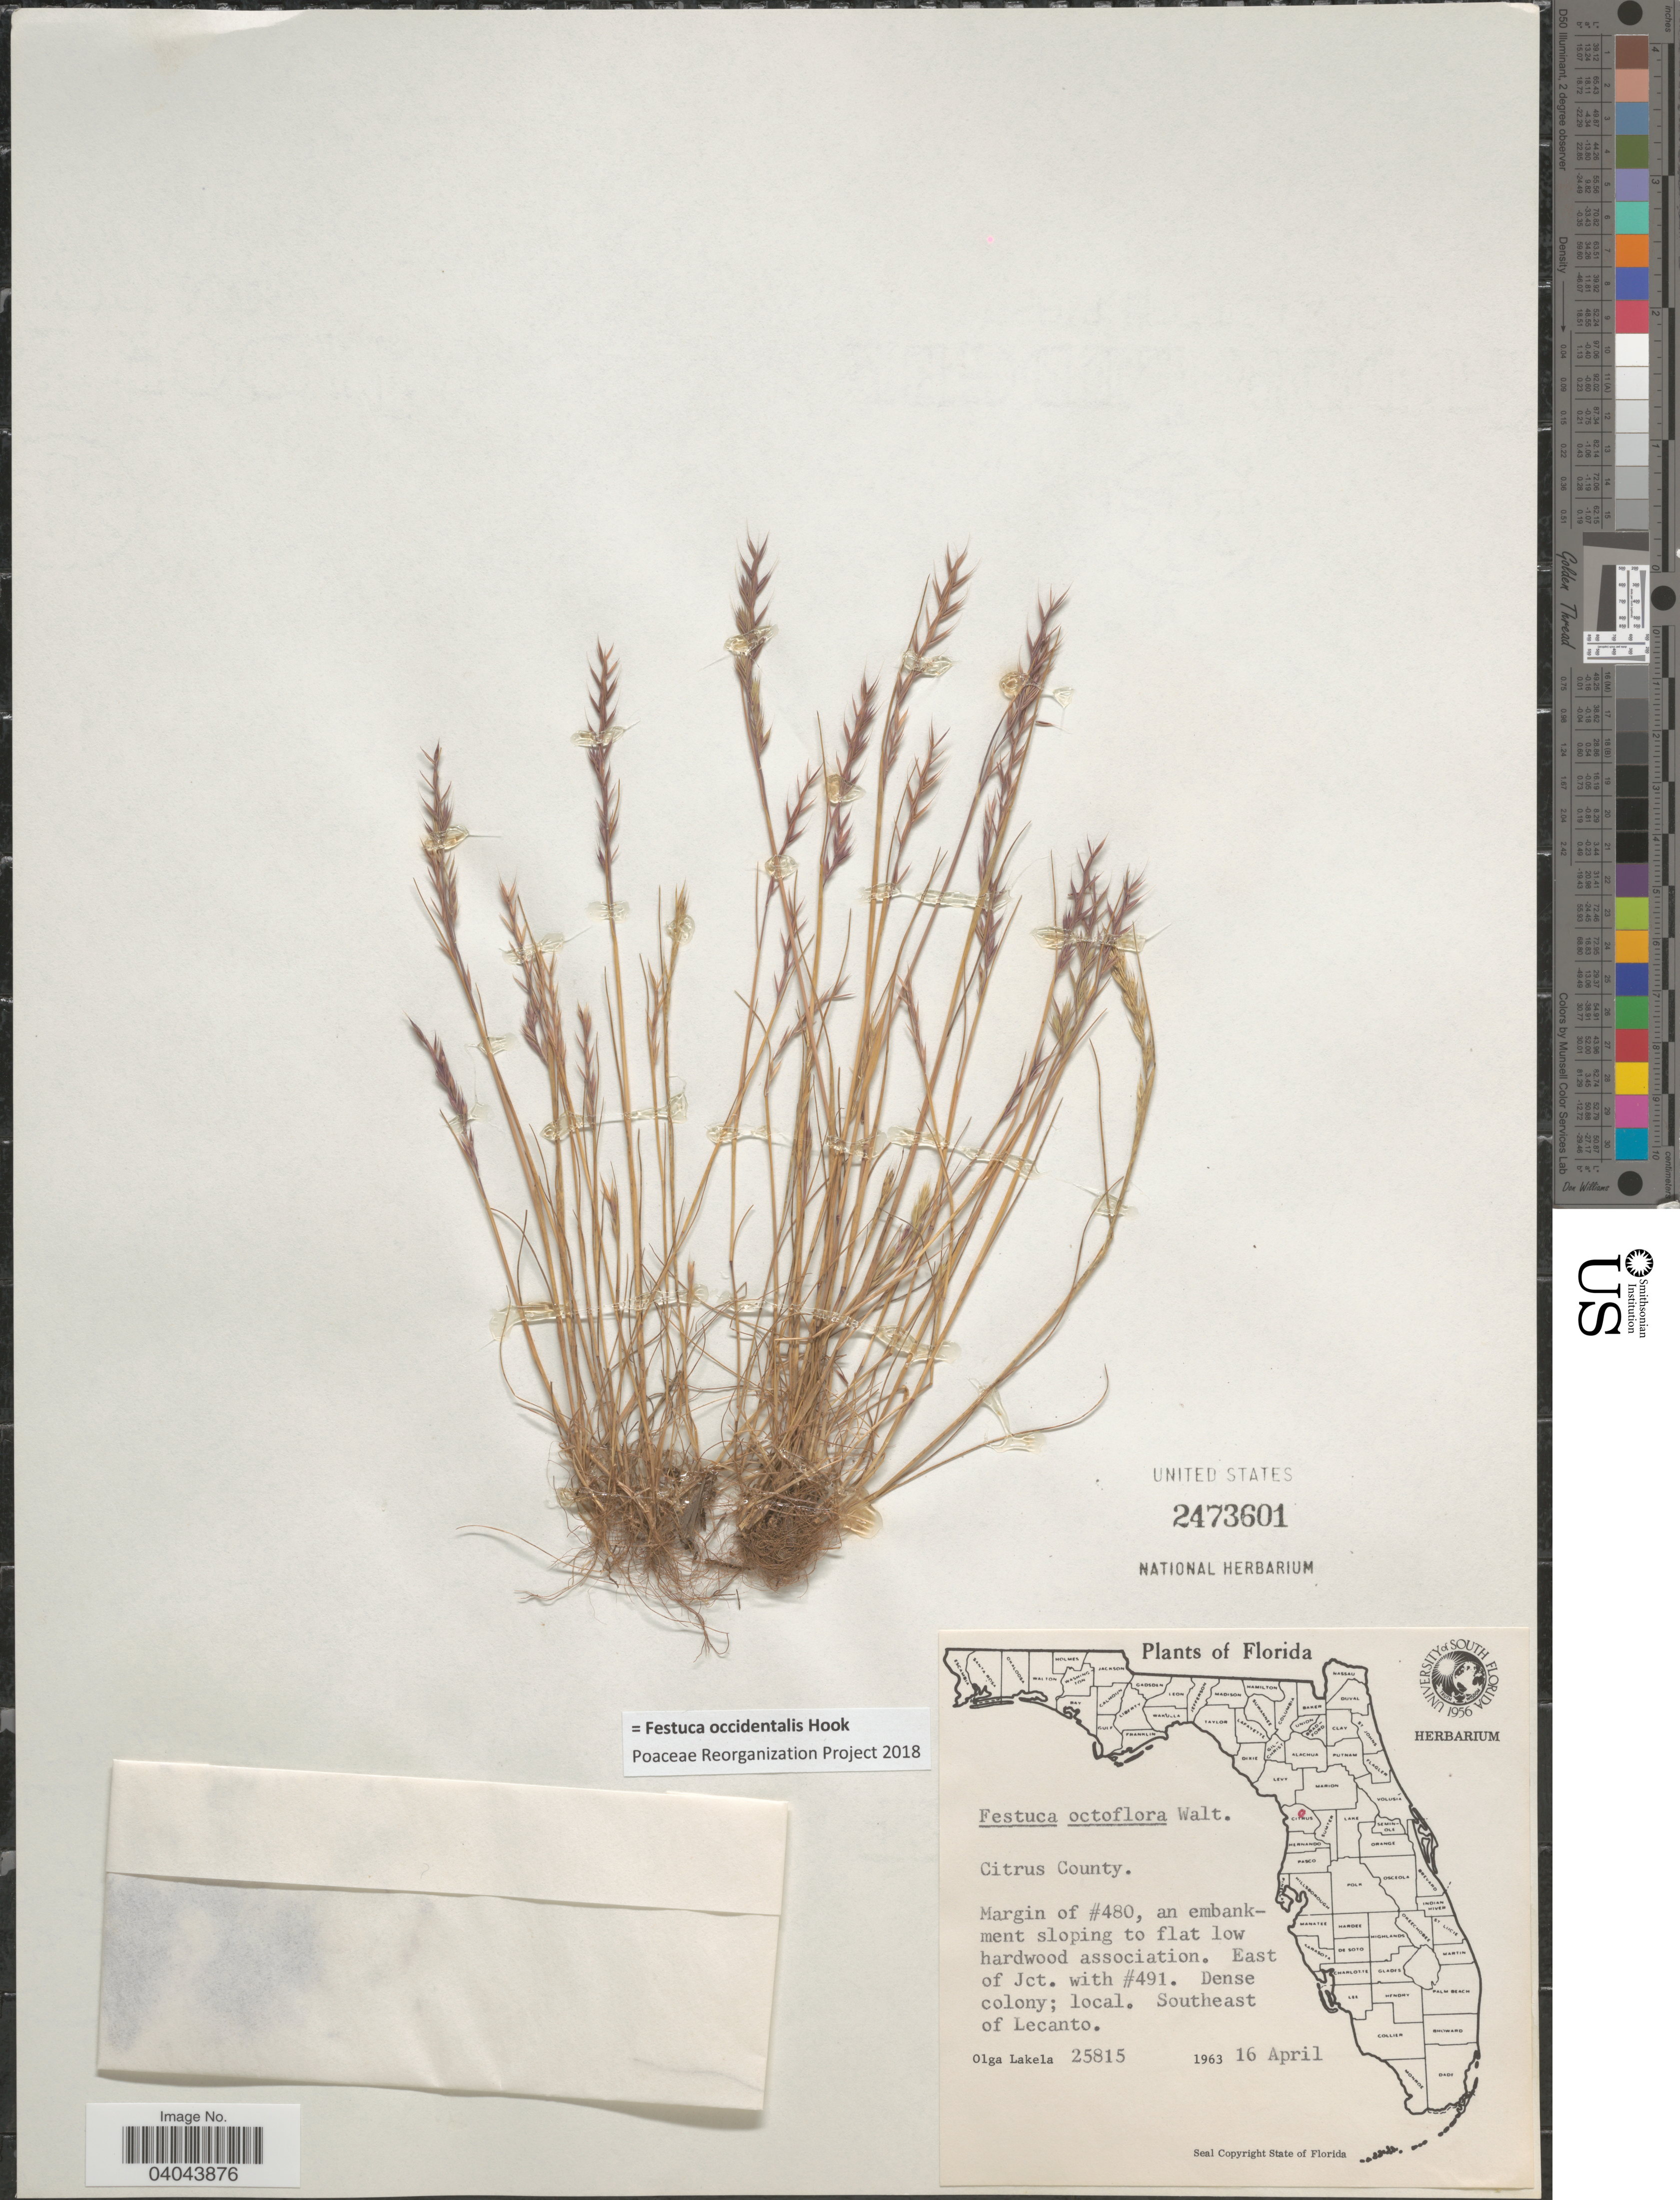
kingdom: Plantae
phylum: Tracheophyta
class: Liliopsida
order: Poales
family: Poaceae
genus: Festuca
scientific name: Festuca octoflora var. glauca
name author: (Nutt.) Fernald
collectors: O. K. Lakela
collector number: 25815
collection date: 1963-04-16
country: United States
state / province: Florida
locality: Citrus County. Margin of #480, an embankment sloping to flat low hardwood association. East of Jct. with #491. Southeast of Lecanto.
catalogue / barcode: US 2473601